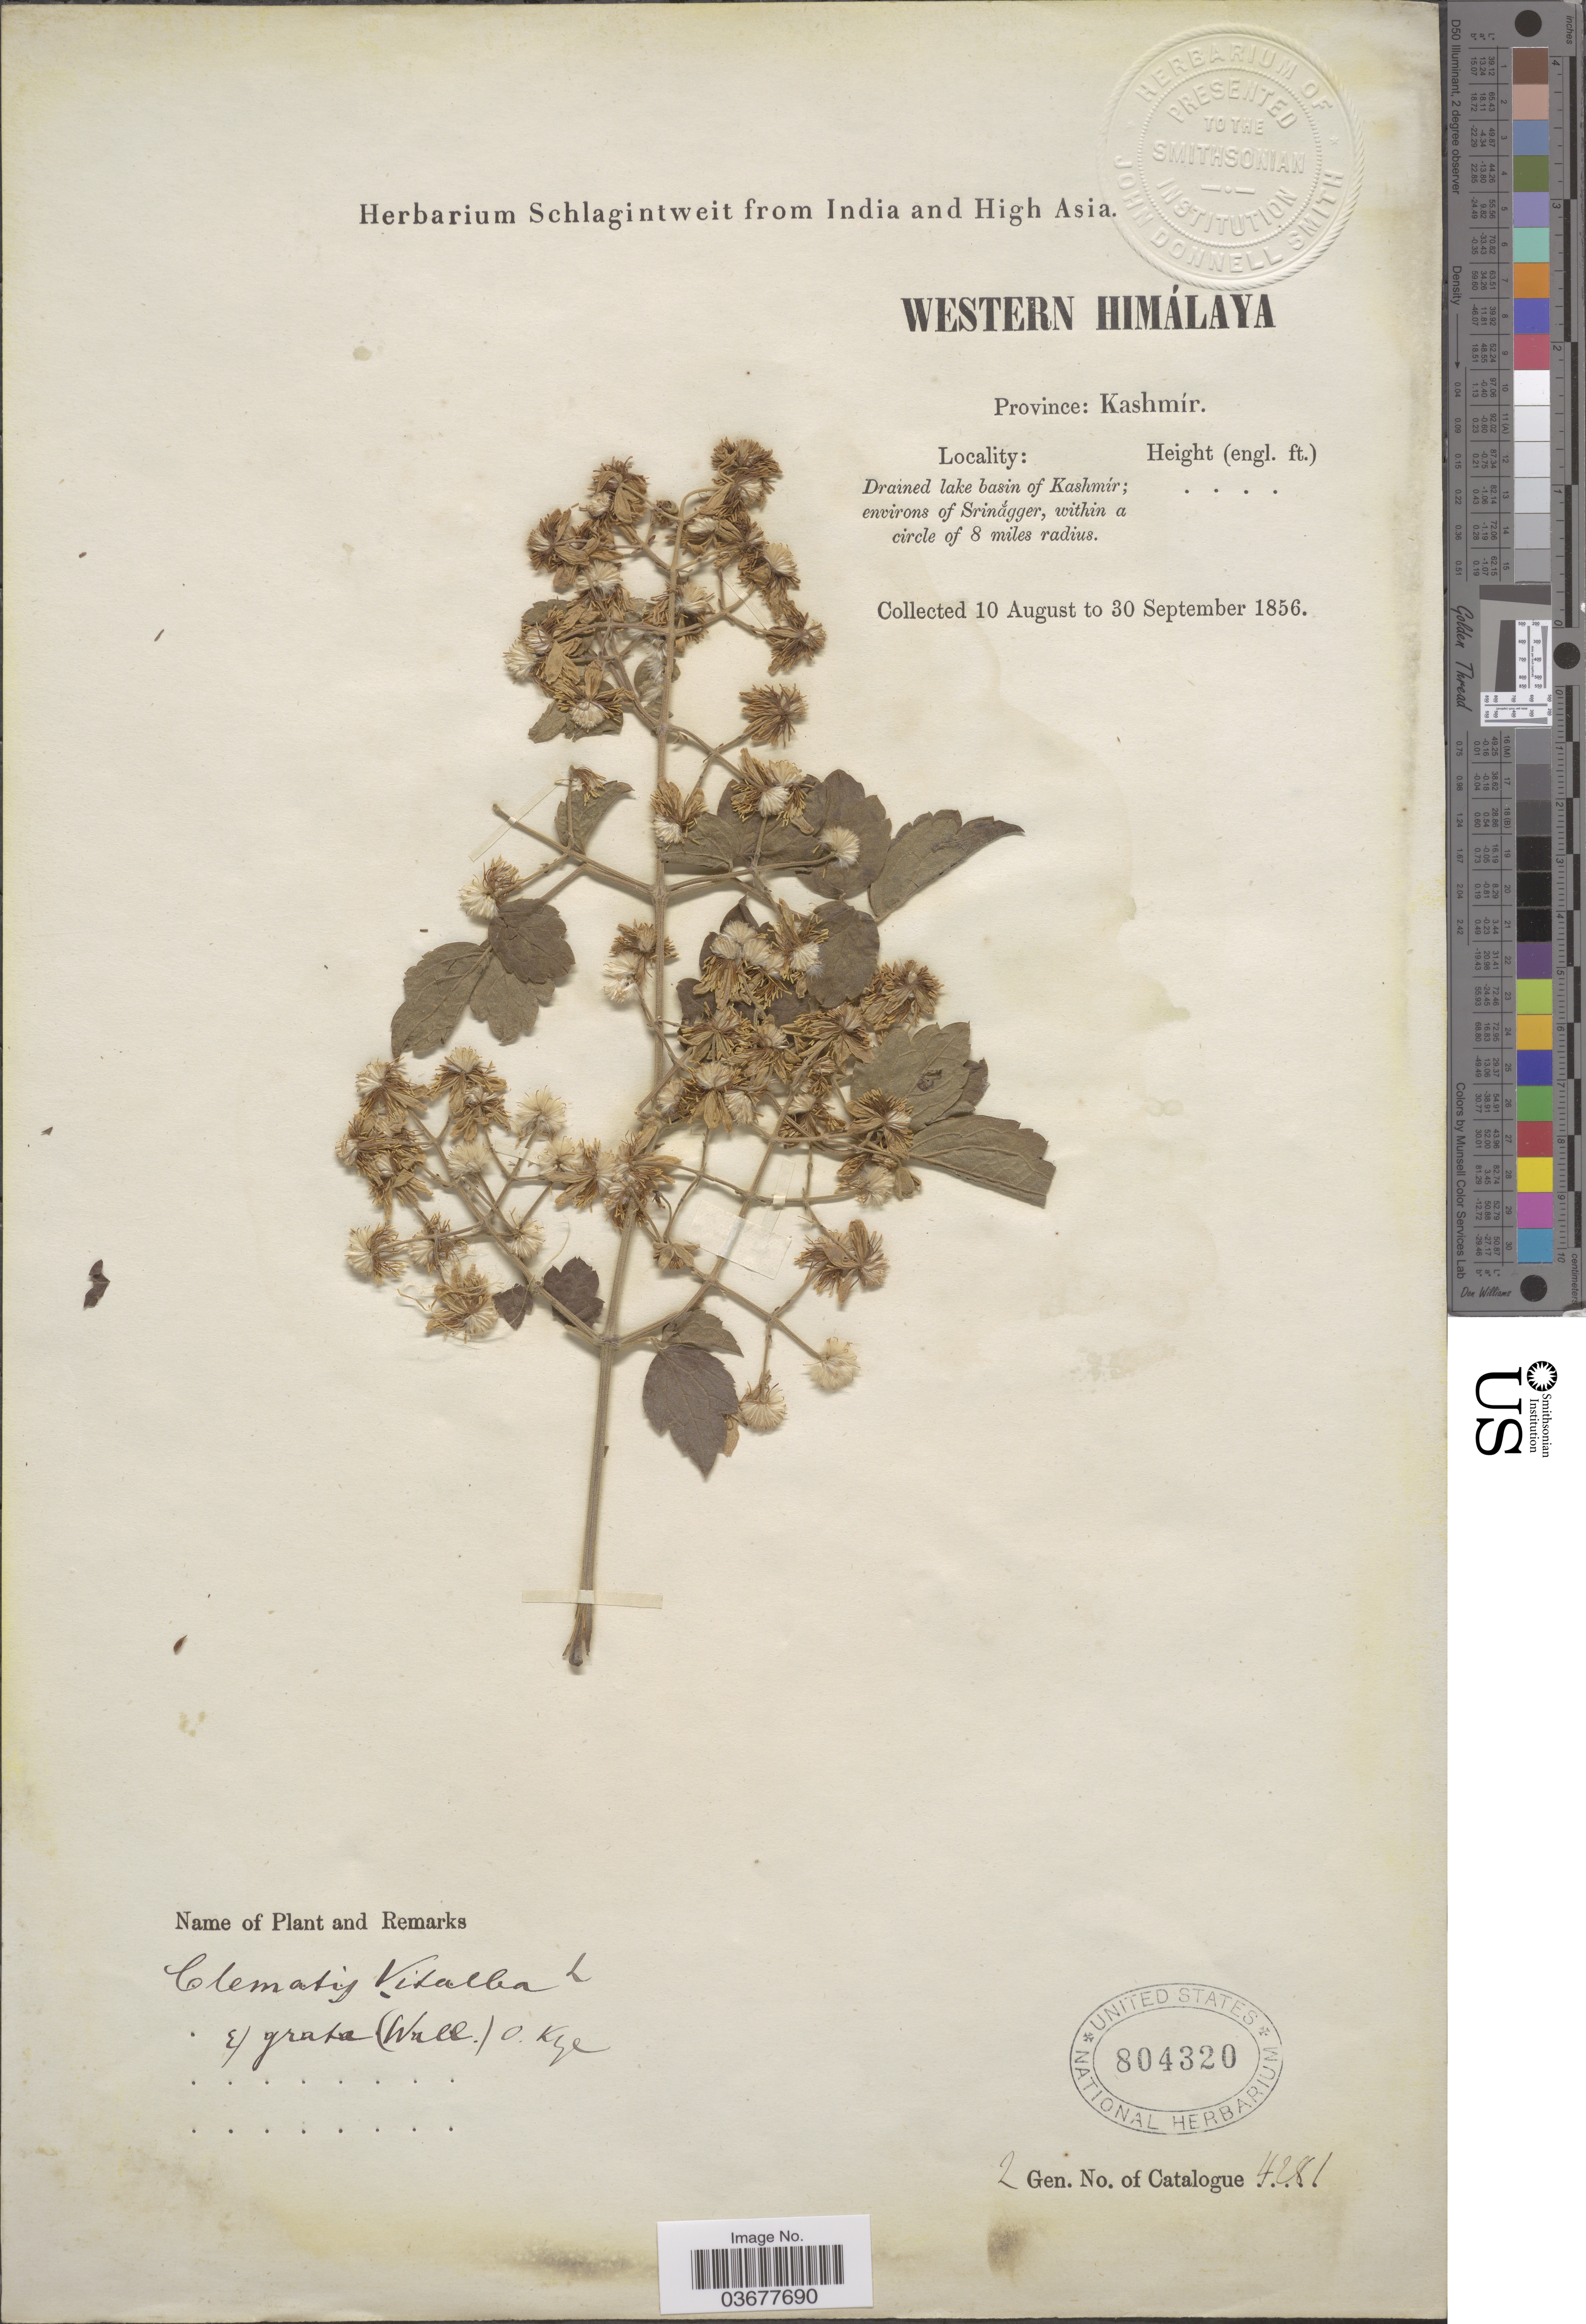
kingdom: Plantae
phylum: Tracheophyta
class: Magnoliopsida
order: Ranunculales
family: Ranunculaceae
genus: Clematis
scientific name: Clematis vitalba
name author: L.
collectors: ex herb. Schlagintweit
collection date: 1856-08-10/1856-09-30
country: India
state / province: Jammu and Kashmir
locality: Western Himálaya. Province: Kashmír. Drained lake basin of Kashmír; environs of Srinắgger, within a circle of 8 miles radius.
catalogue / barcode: US 804320